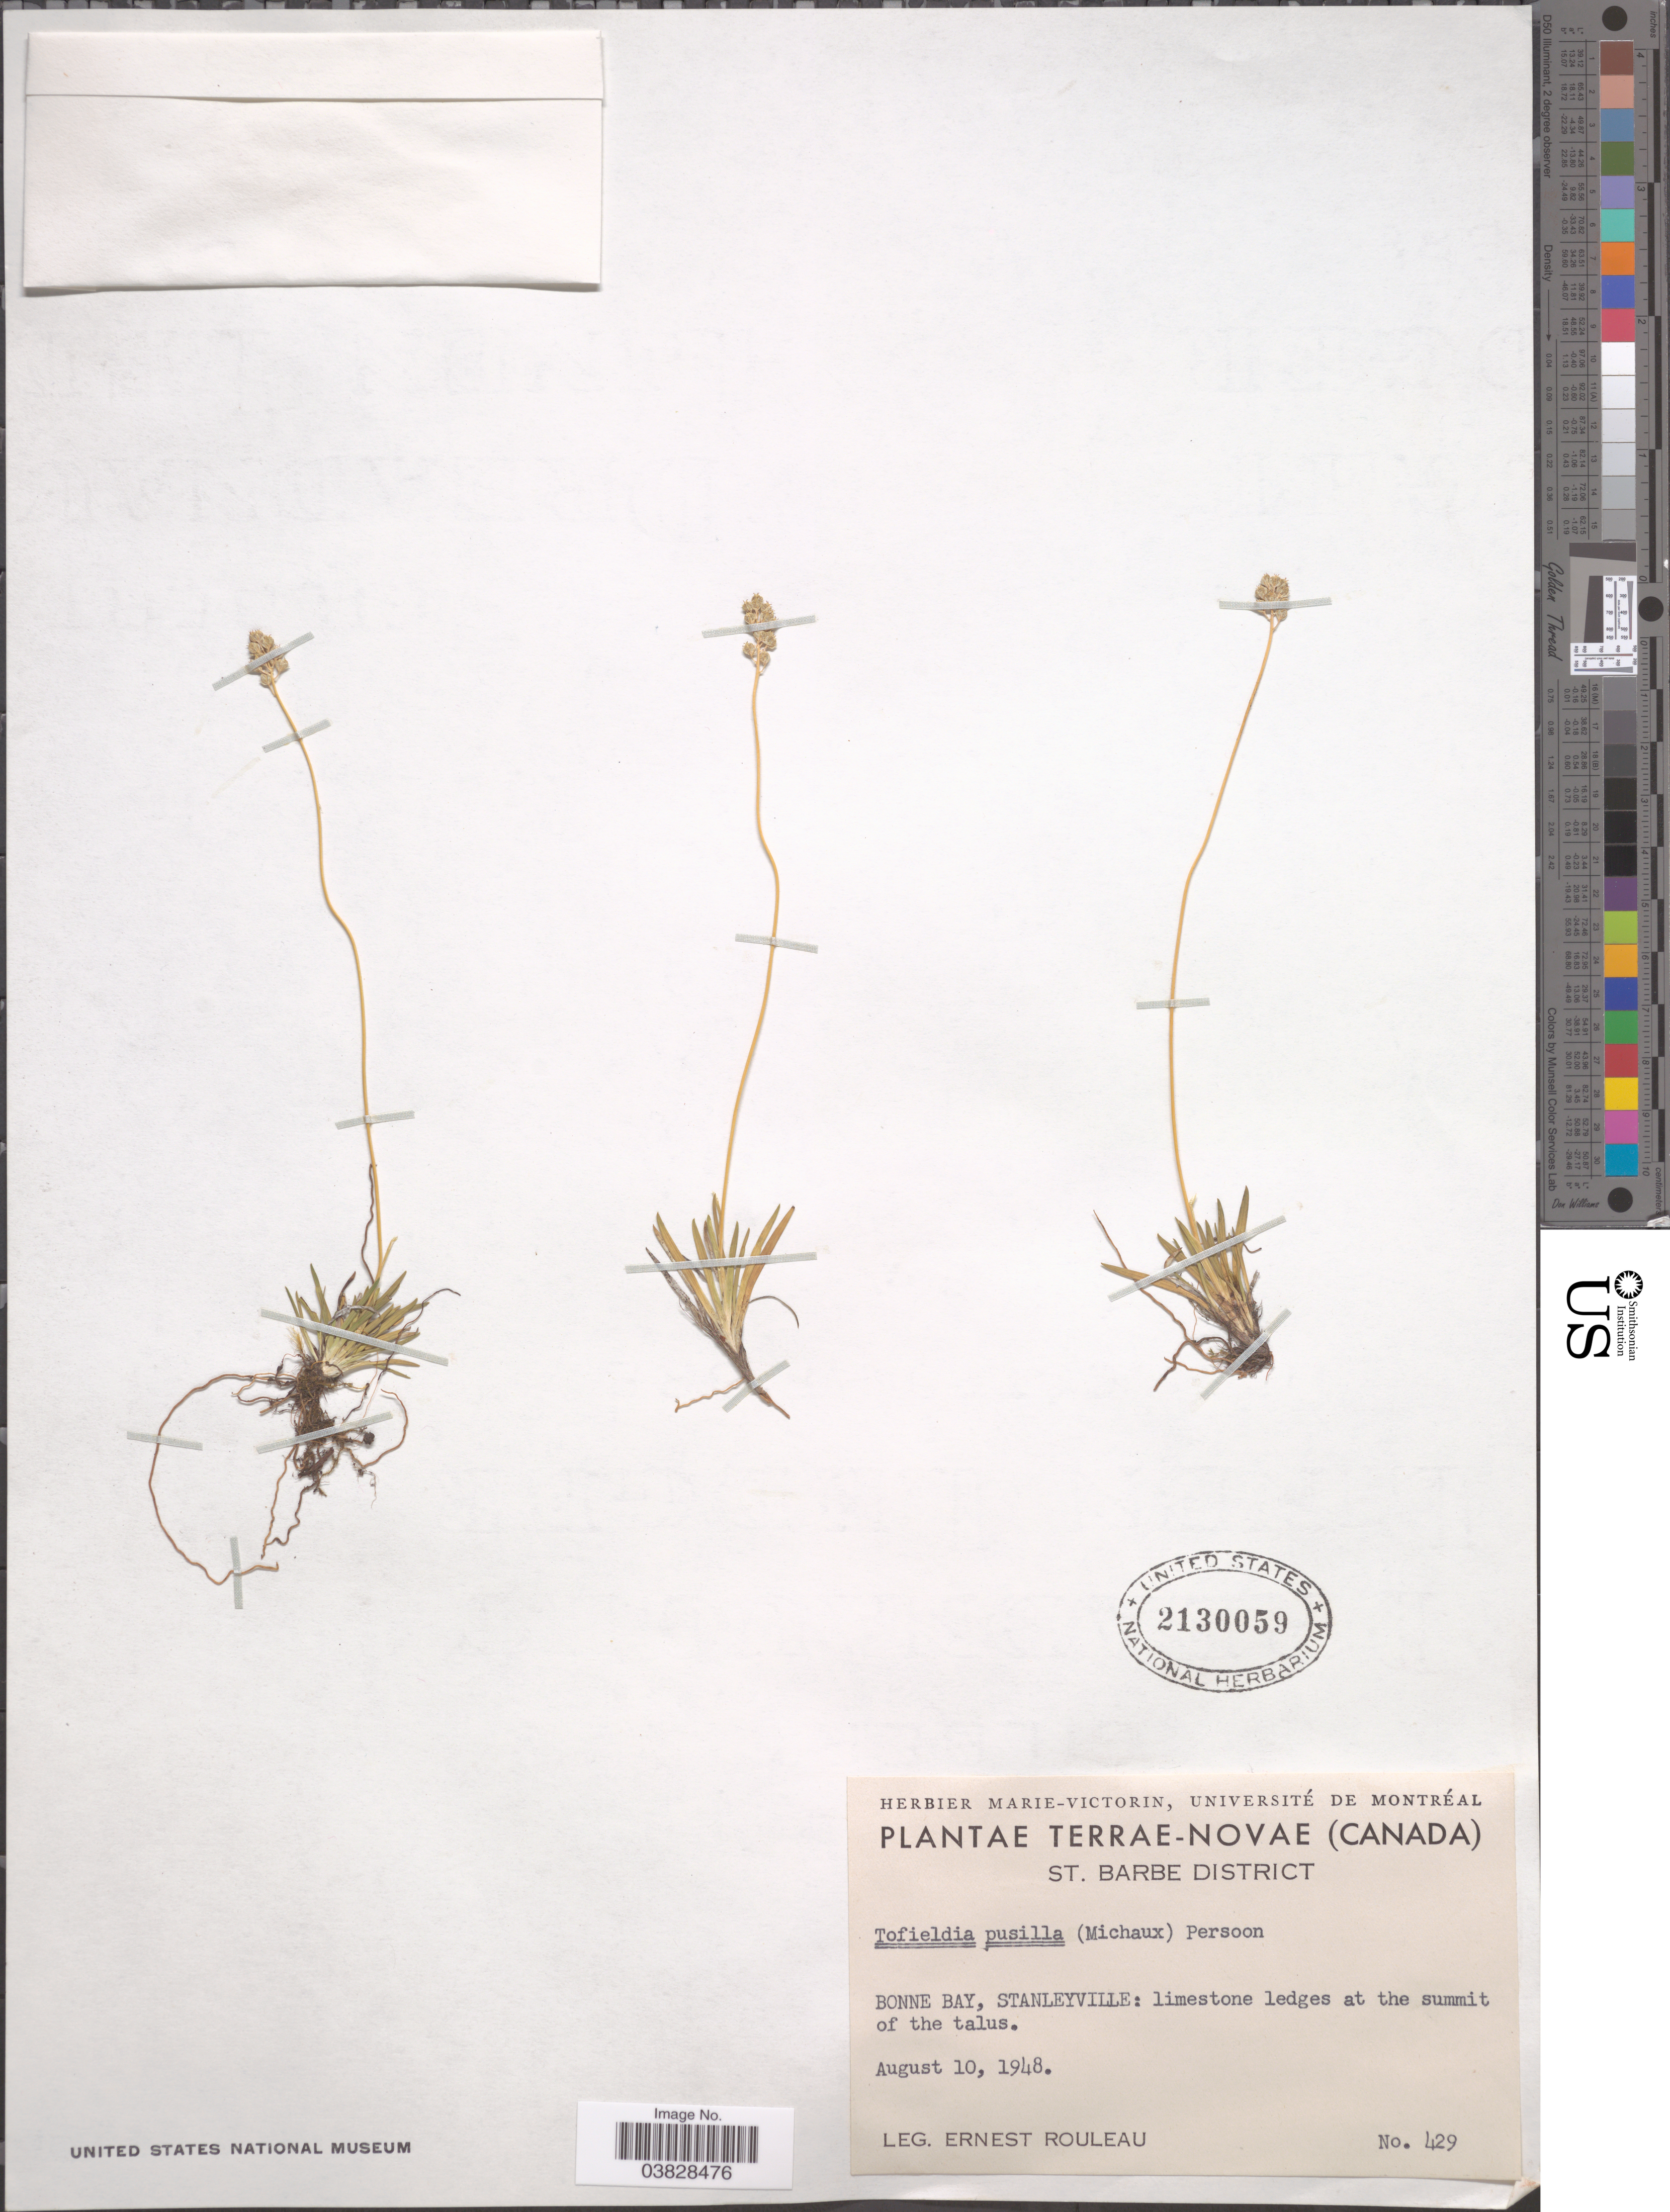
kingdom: Plantae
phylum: Tracheophyta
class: Liliopsida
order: Alismatales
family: Tofieldiaceae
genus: Tofieldia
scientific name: Tofieldia pusilla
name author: (Michx.) Pers.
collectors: J. Rouleau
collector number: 429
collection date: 1948-08-10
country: Canada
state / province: Newfoundland and Labrador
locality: Terrae-Novae. St. Barbe District. Bonne Bay, Stanleyville: limestone ledges at the summit of the talus.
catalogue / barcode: US 2130059